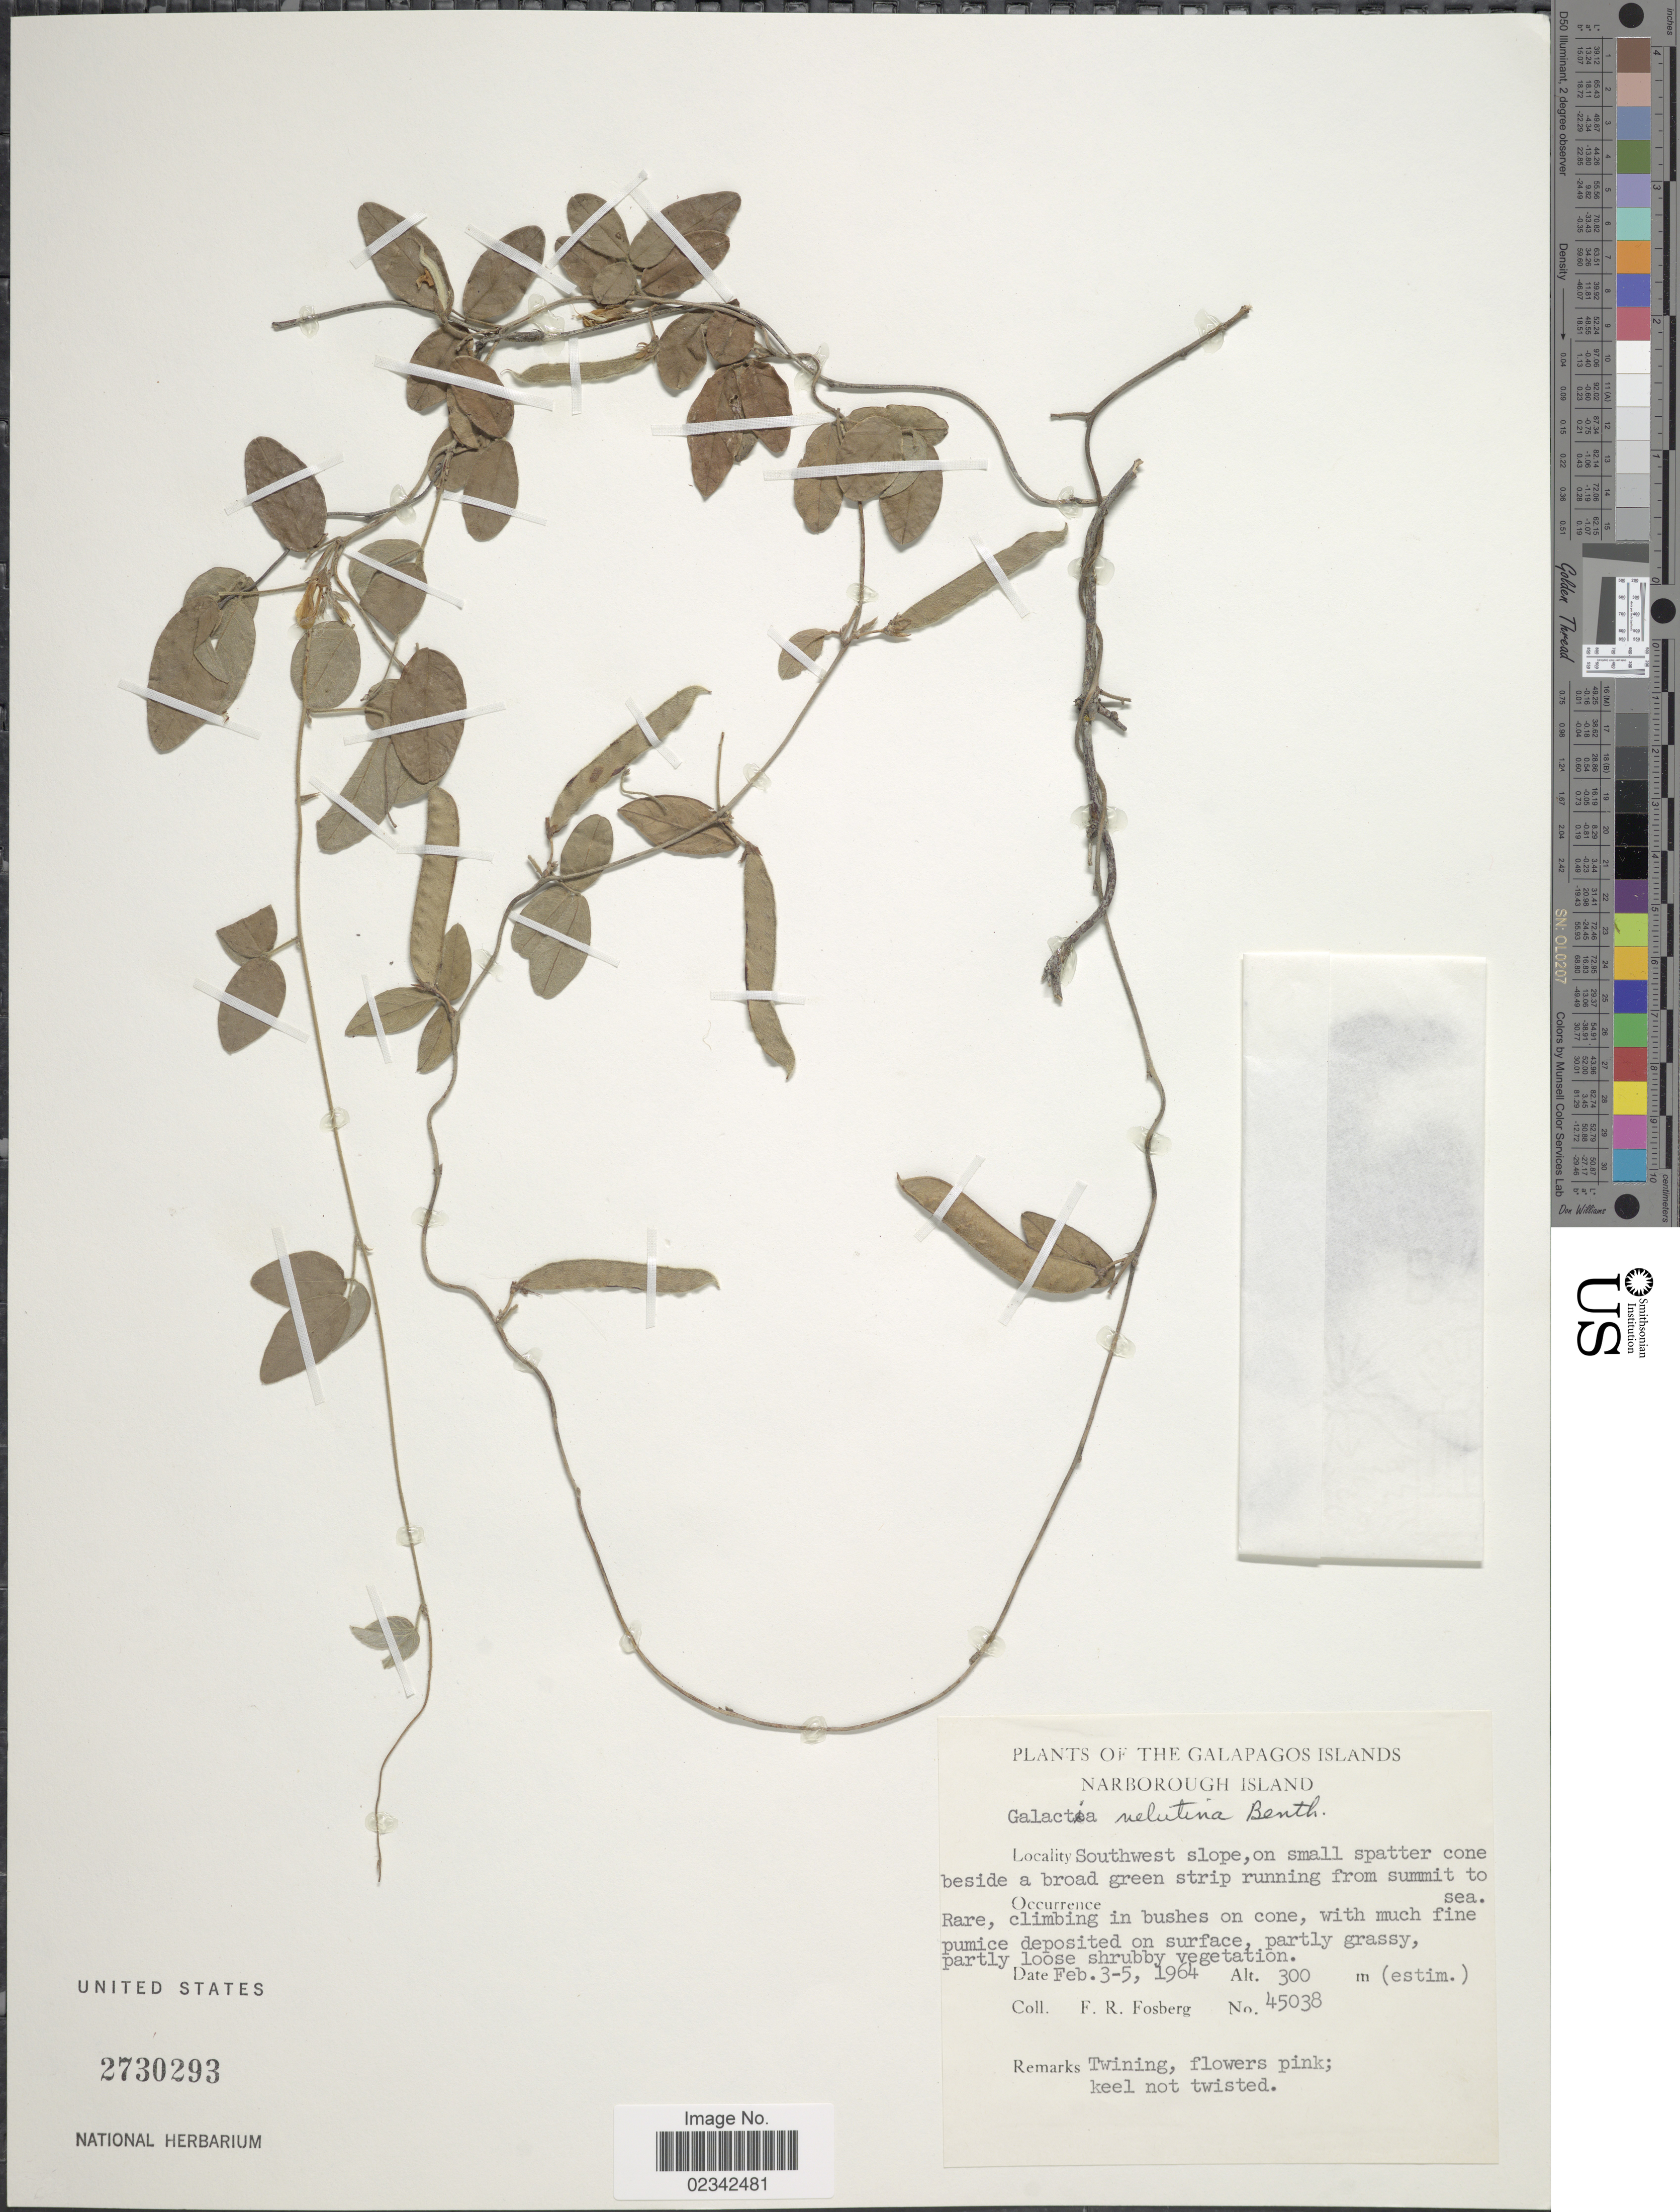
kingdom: Plantae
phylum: Tracheophyta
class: Magnoliopsida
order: Fabales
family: Fabaceae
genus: Galactia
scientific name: Galactia striata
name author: (Jacq.) Urb.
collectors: F. R. Fosberg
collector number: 45038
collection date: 1964-02-03/1964-02-05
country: Ecuador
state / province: Colón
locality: Galapagos Islands, Narborough Island, southwest slope, on small spatter cone beside a broad green strip running from summit to sea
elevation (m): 300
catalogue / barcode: US 2730293